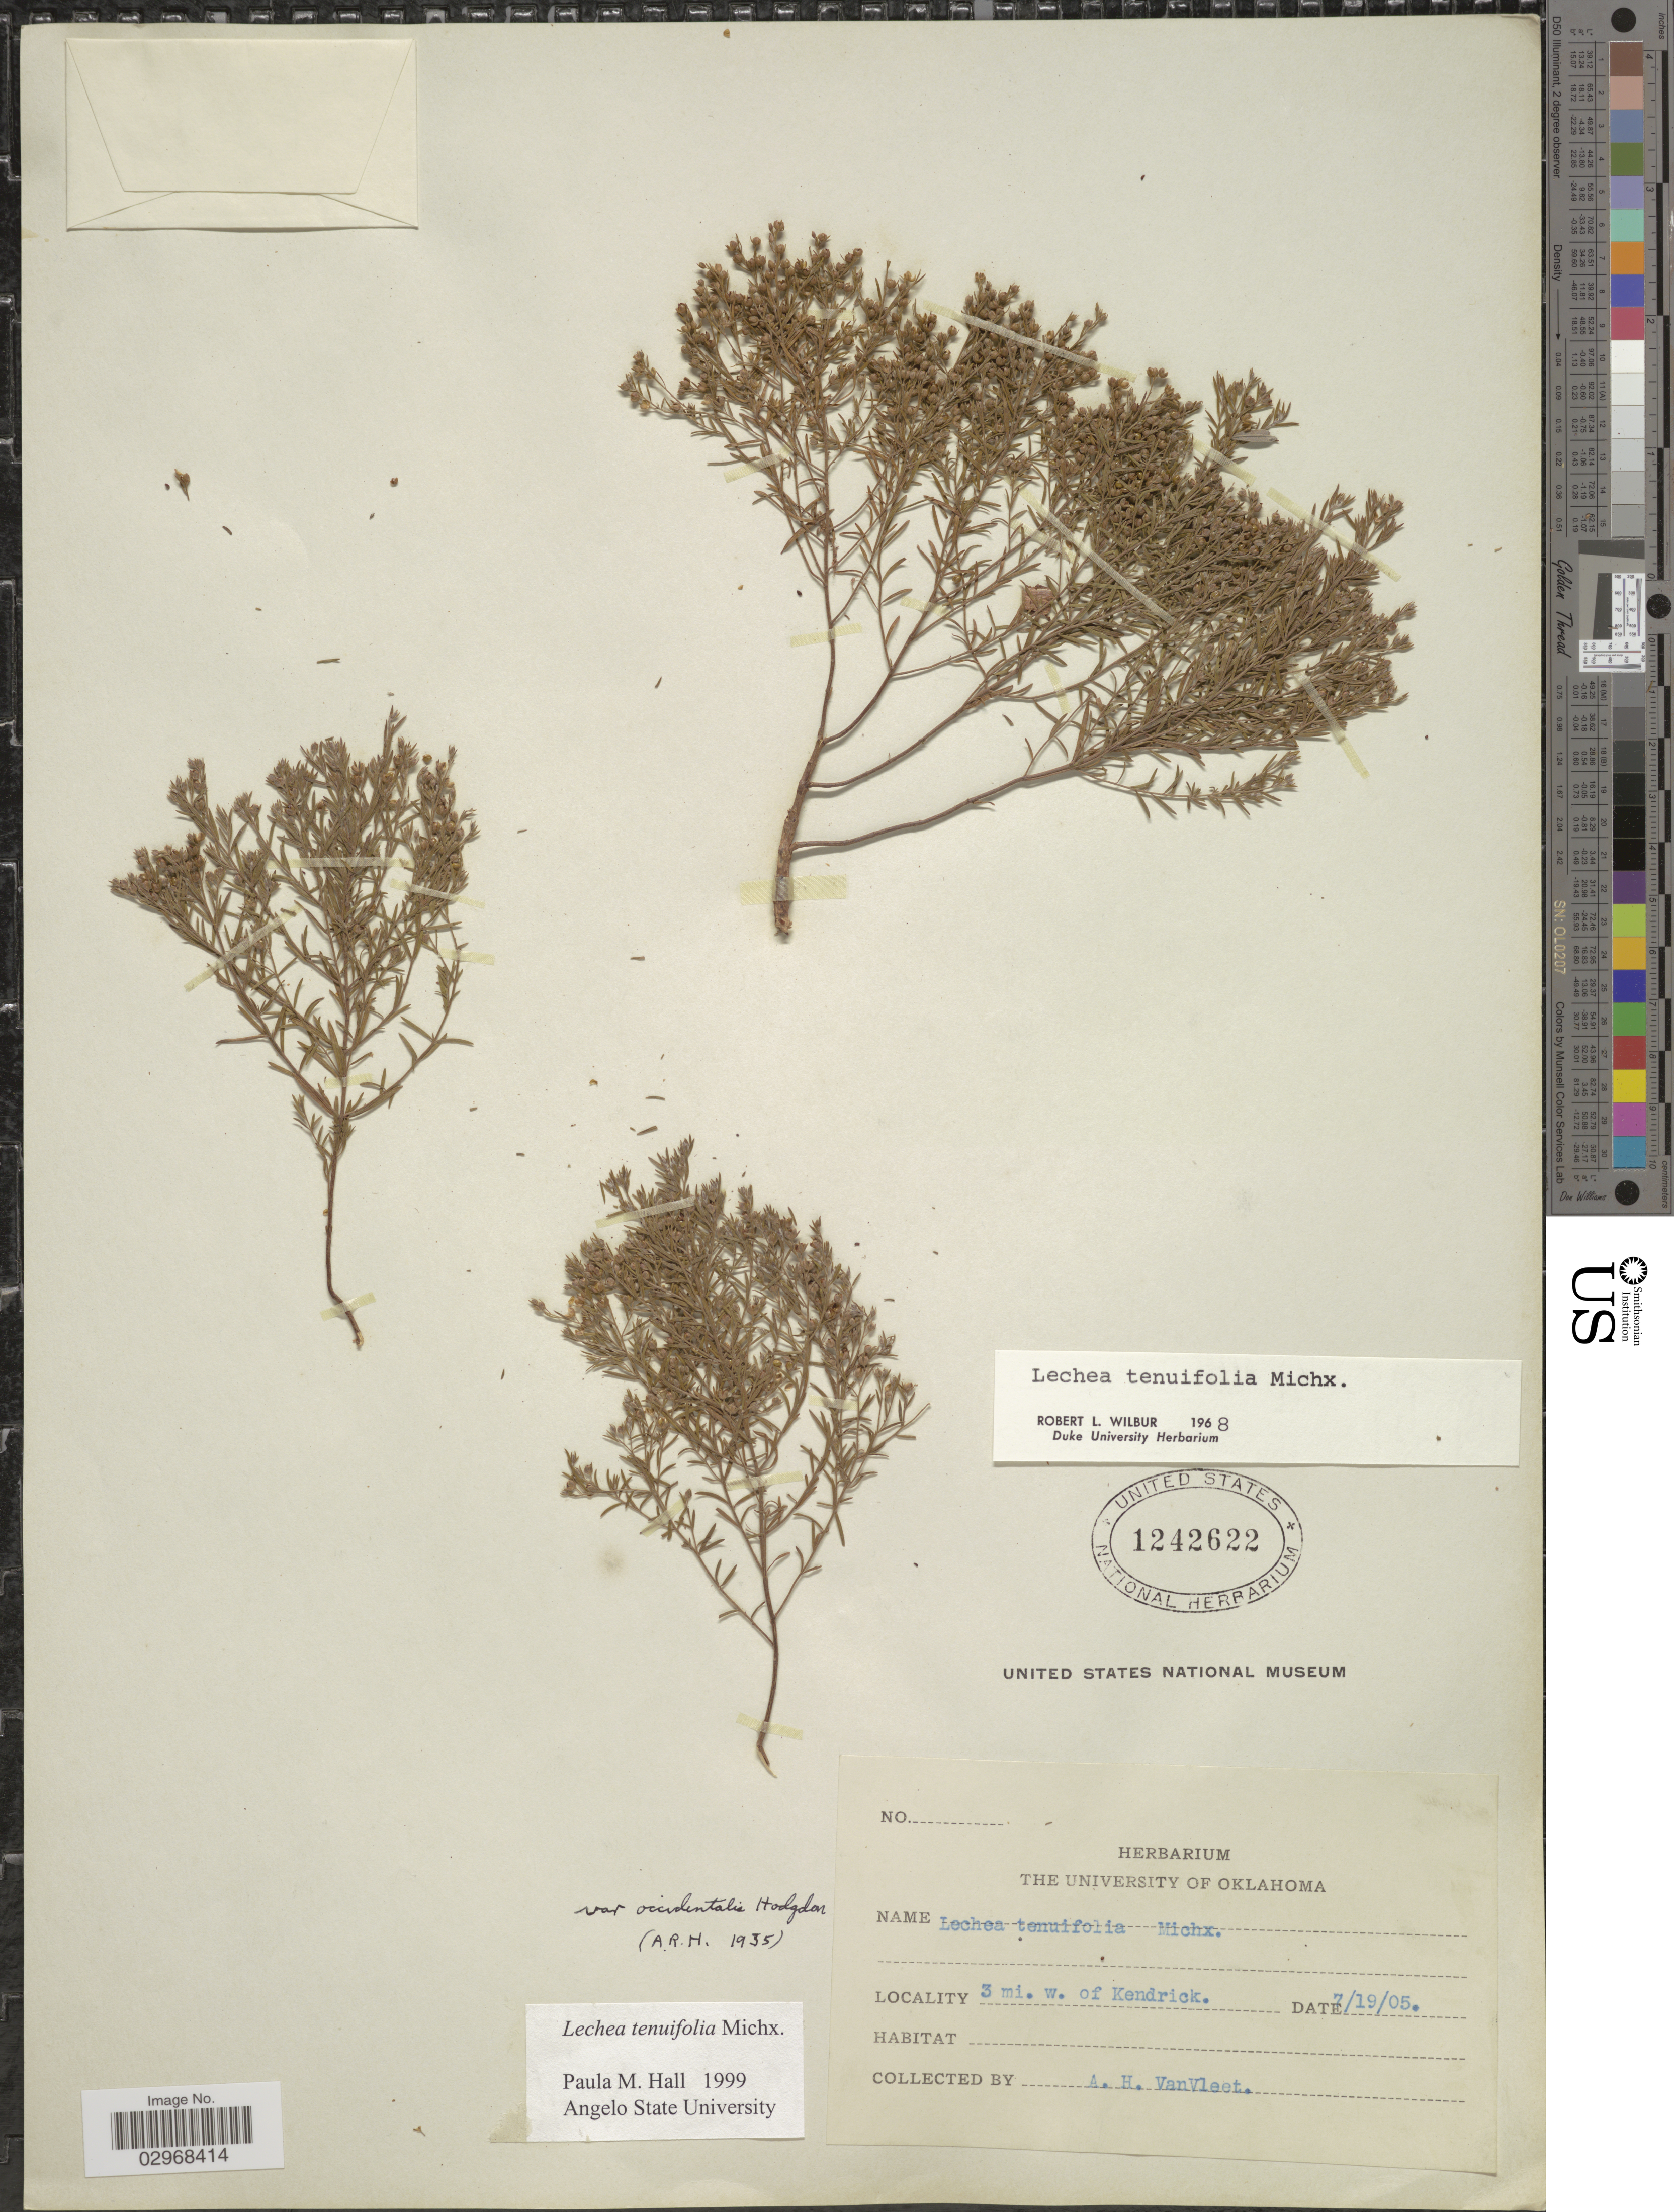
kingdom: Plantae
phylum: Tracheophyta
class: Magnoliopsida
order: Malvales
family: Cistaceae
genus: Lechea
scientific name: Lechea tenuifolia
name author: Michx.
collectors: A. H. Van Vleet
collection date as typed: Transcribed d/m/y: 19/7/5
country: United States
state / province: Oklahoma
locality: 3 mi. w. of Kendrick.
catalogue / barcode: US 1242622